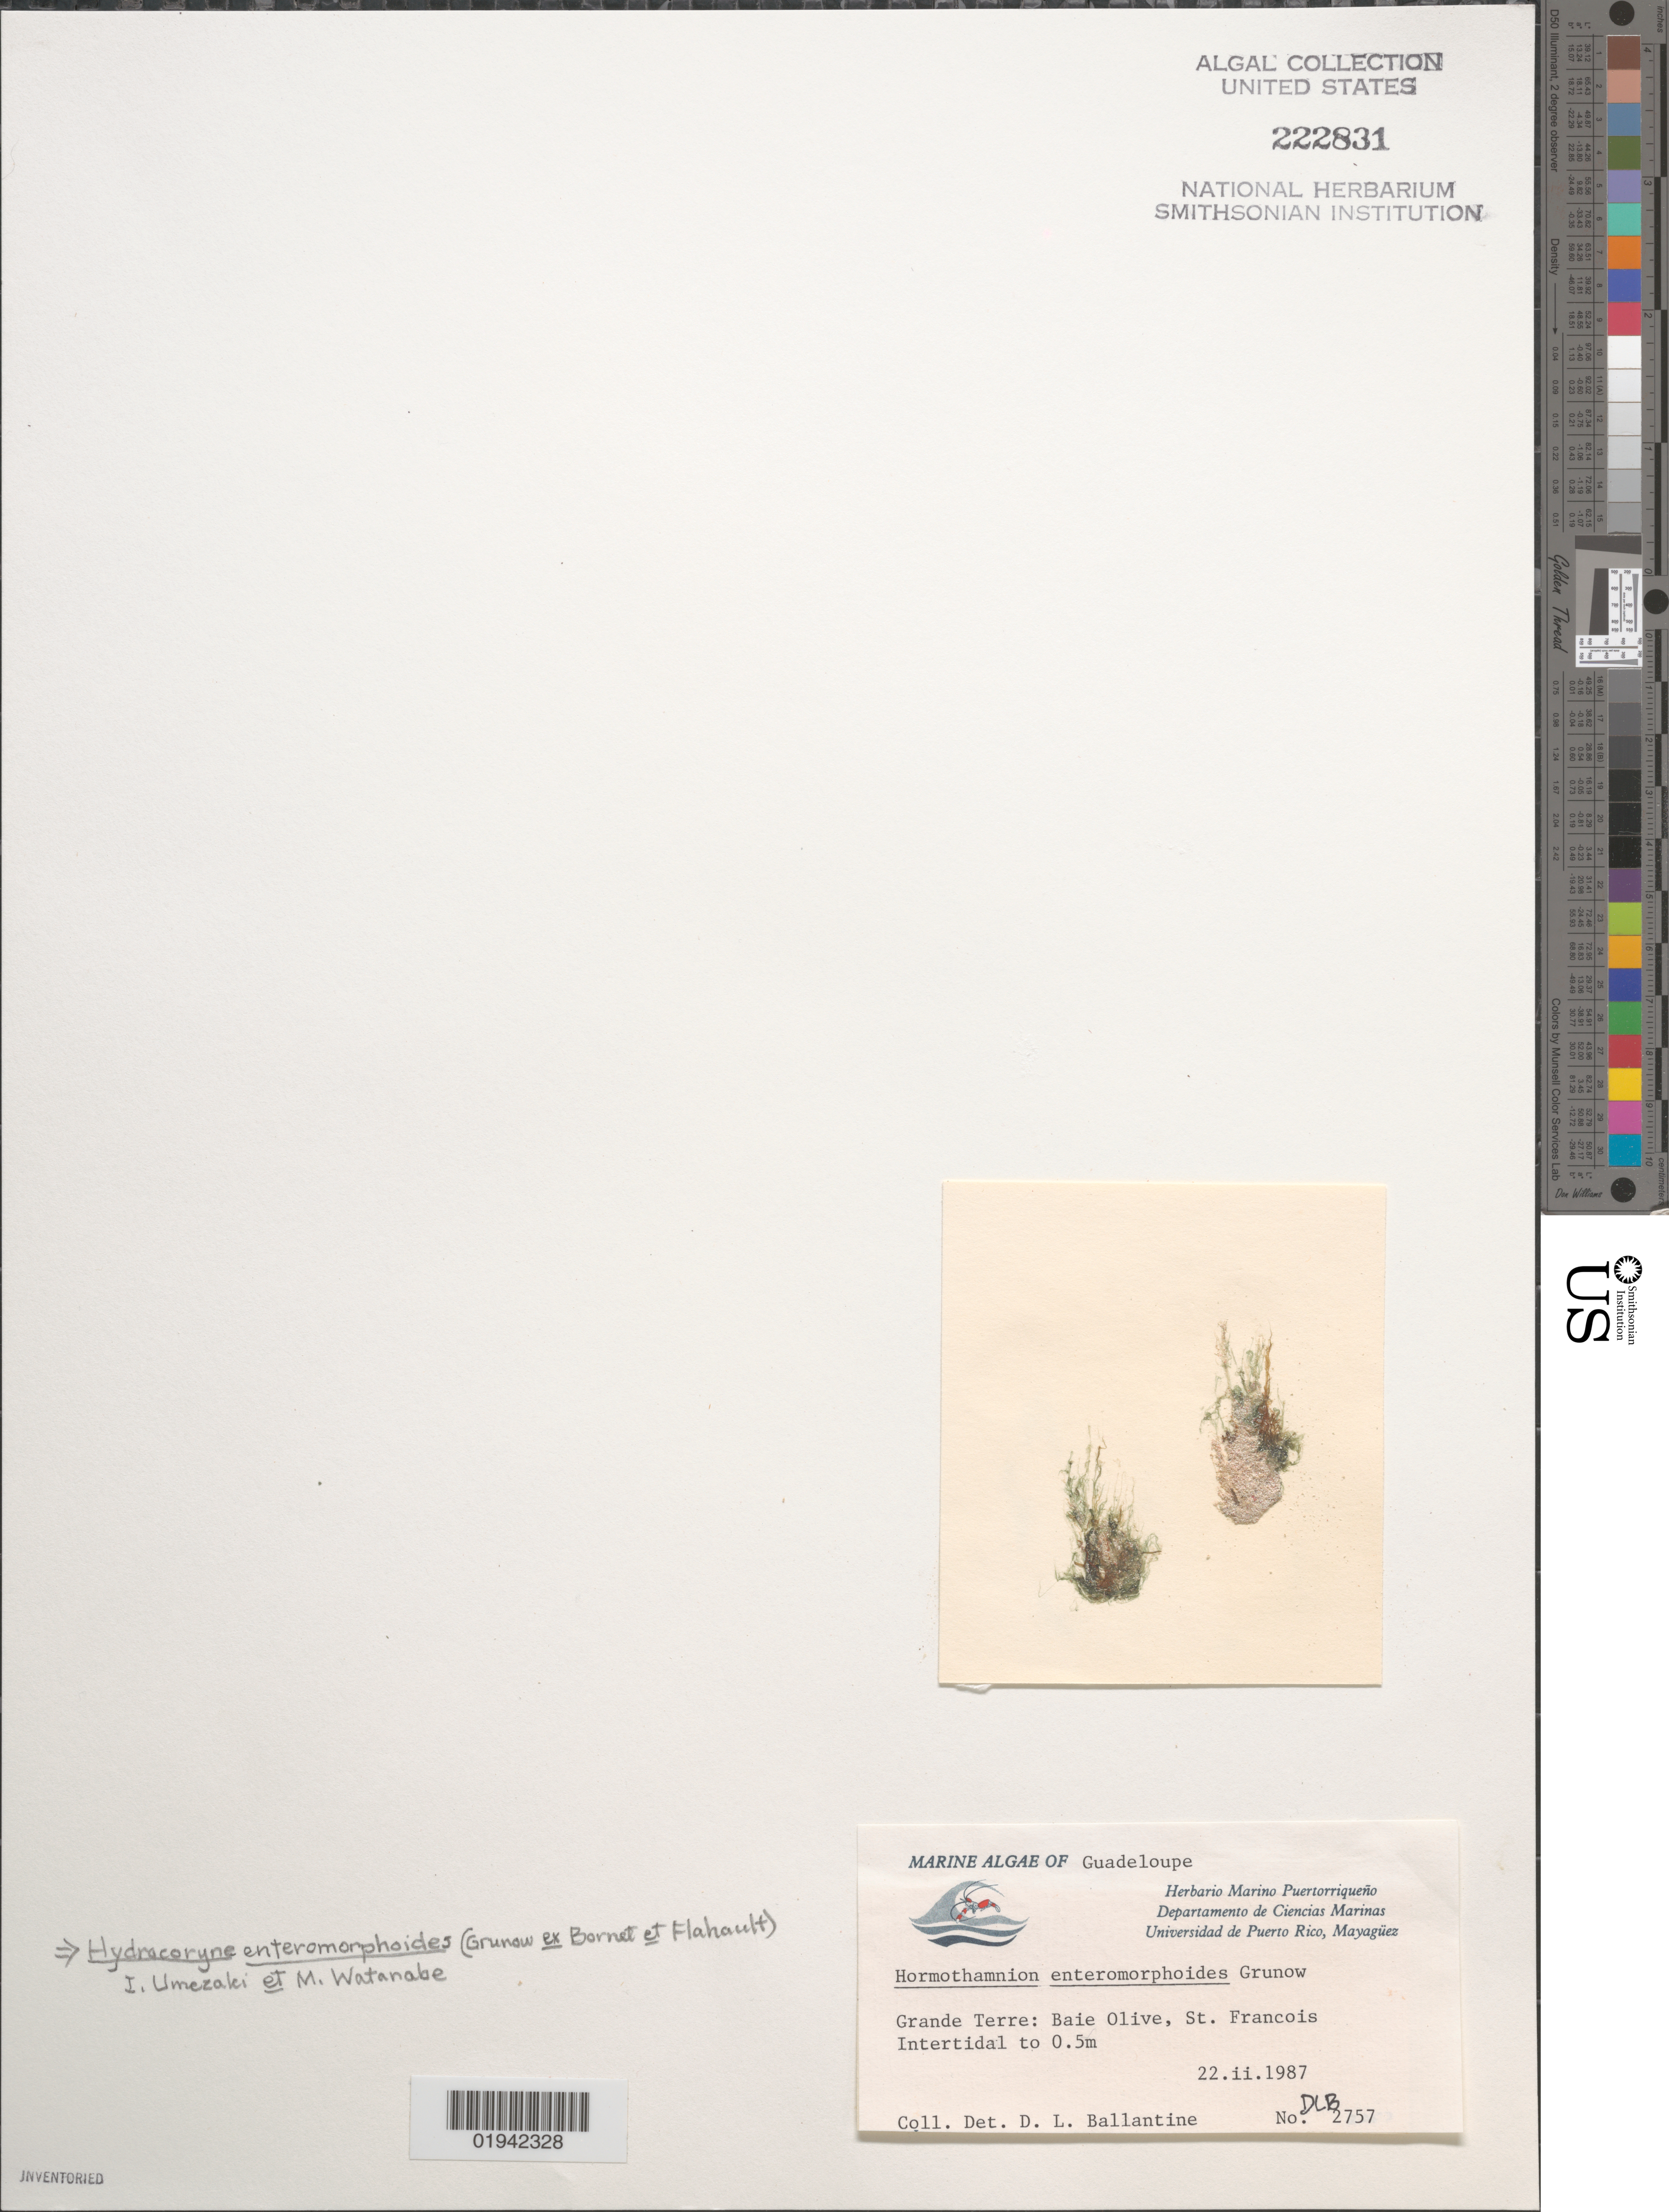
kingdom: Bacteria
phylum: Cyanobacteria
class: Cyanobacteriia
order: Cyanobacteriales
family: Aphanizomenonaceae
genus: Hydrocoryne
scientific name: Hydrocoryne enteromorphoides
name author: (Grunow ex Bornet & Flahault) I. Umezaki & M. Watanabe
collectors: D.L. Ballantine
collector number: DLB 2757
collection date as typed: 22 Feb 1987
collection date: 1987-02-22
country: Guadeloupe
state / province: Grande-Terre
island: Grande Terre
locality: Baie Olive, St. Francois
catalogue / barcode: US 222831